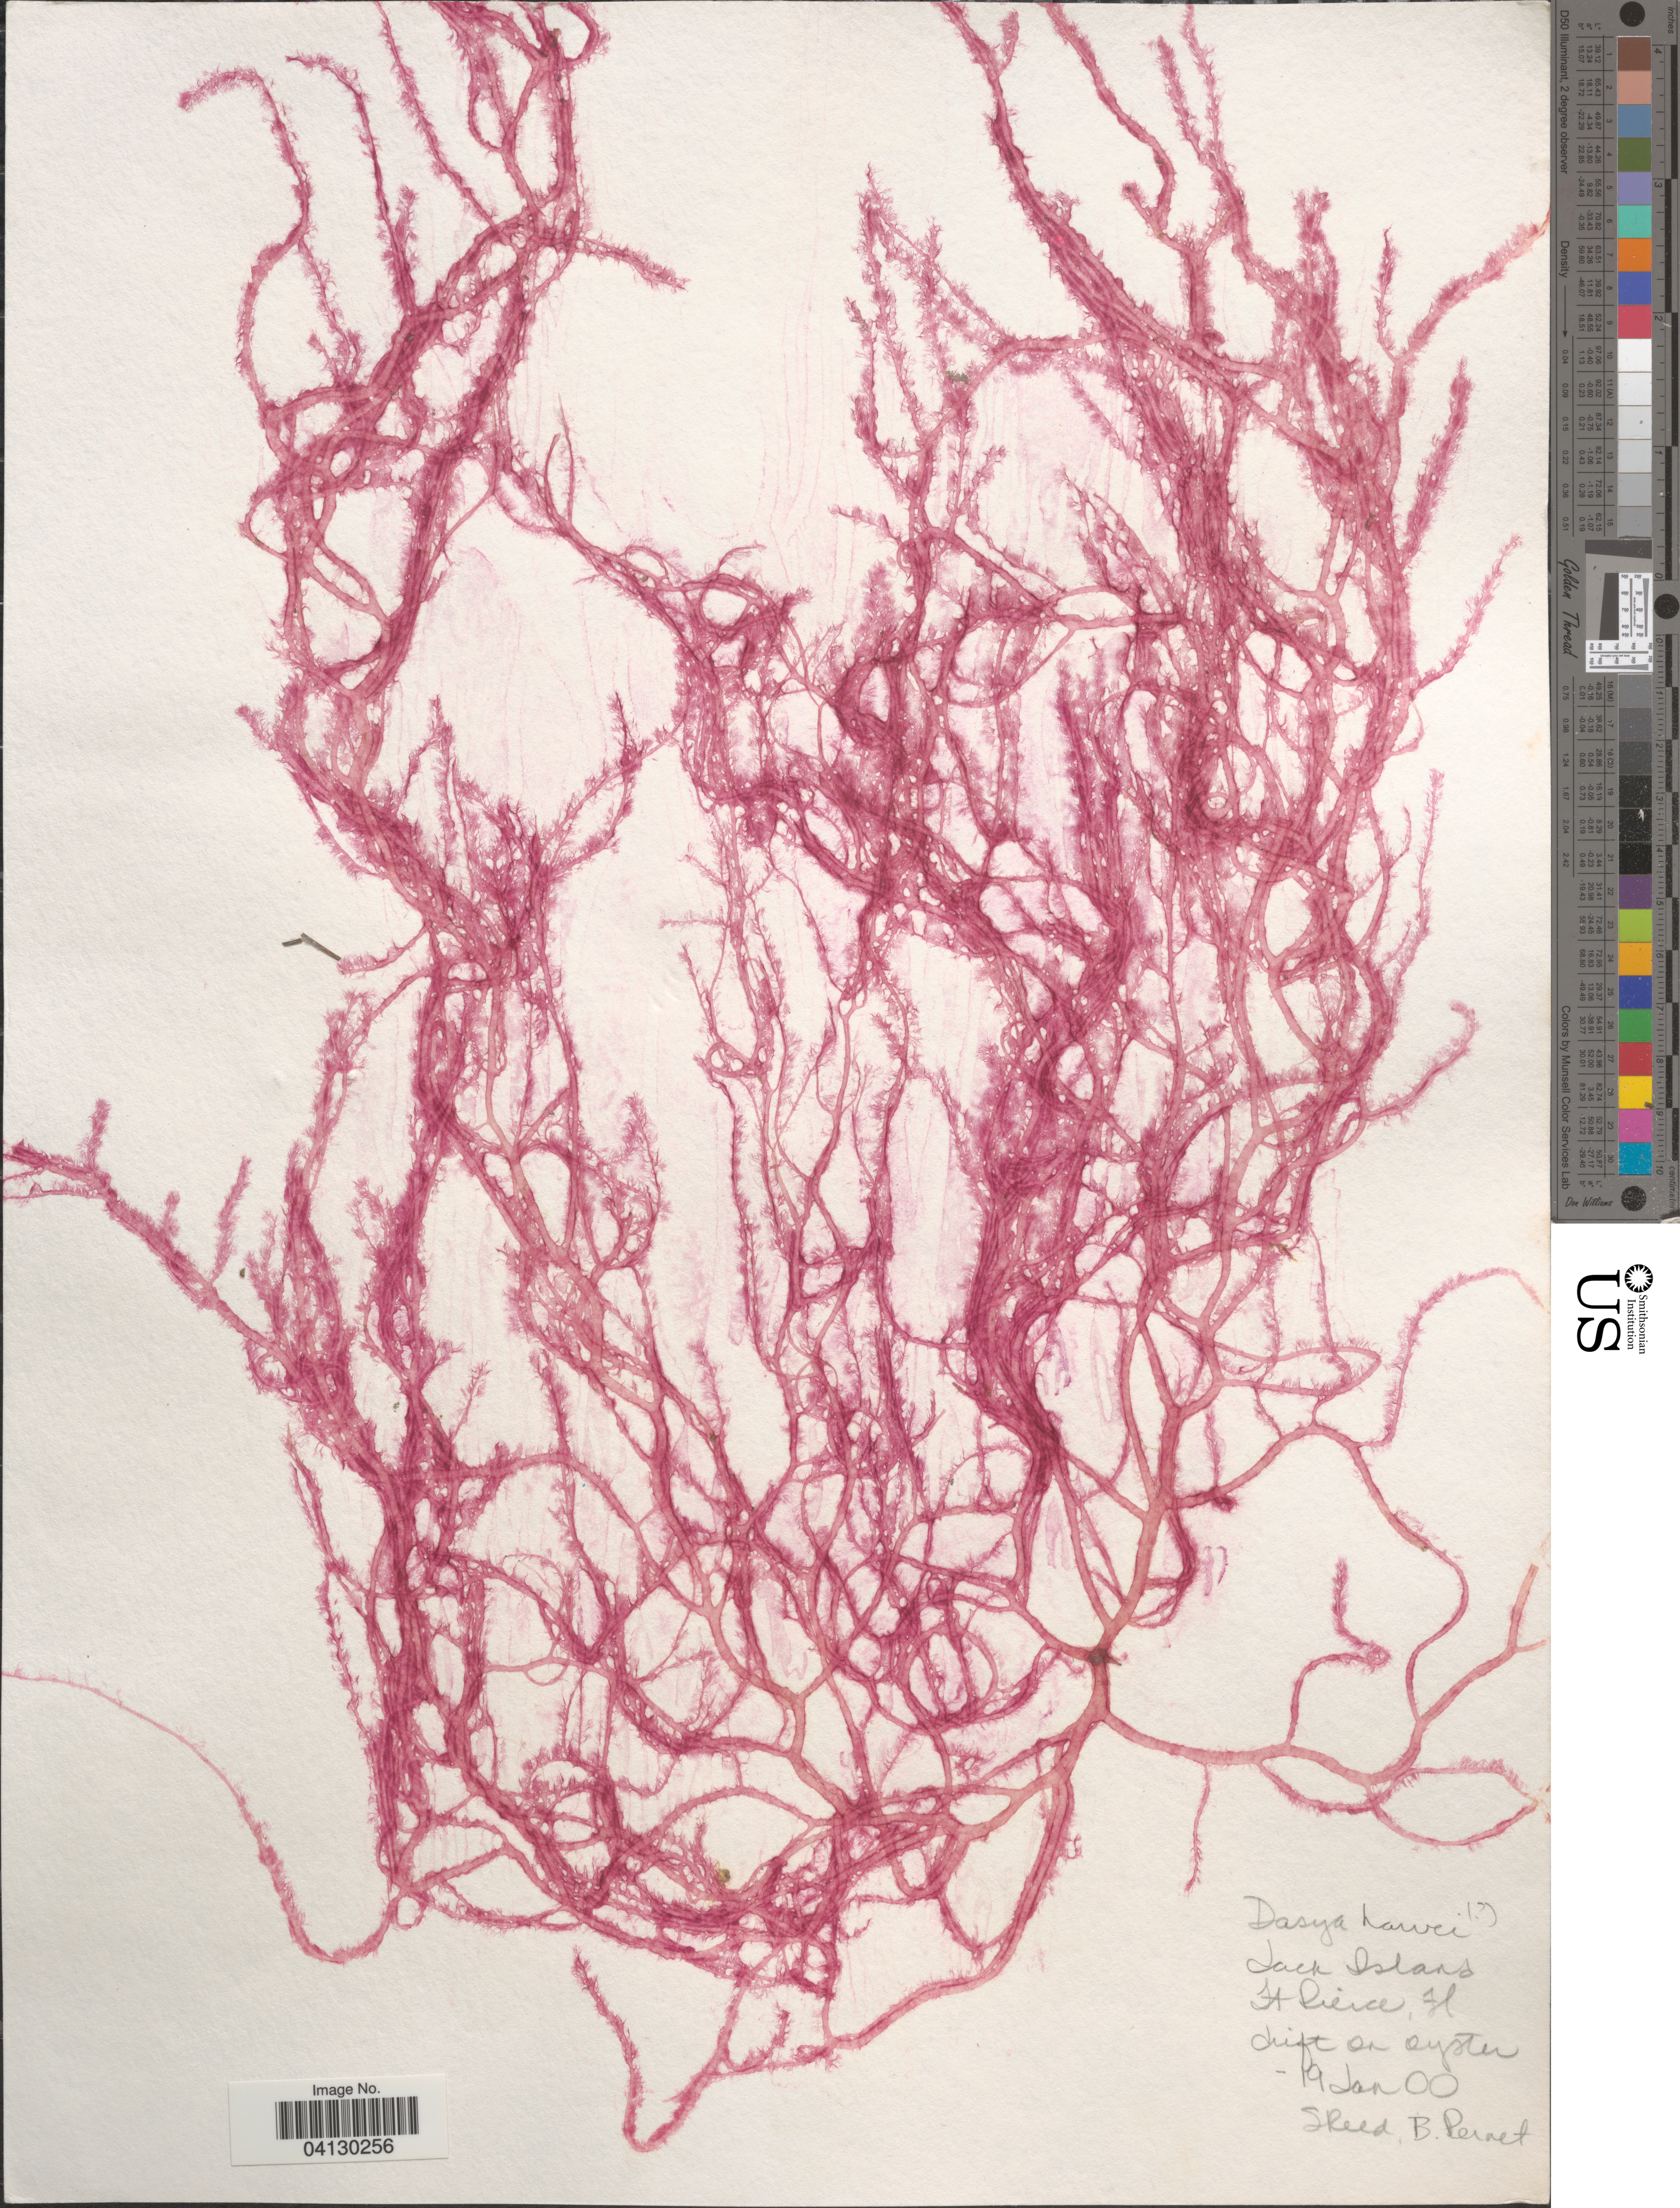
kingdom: Plantae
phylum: Rhodophyta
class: Florideophyceae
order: Ceramiales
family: Dasyaceae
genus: Dasya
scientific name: Dasya pedicellata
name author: (C. Agardh) C. Agardh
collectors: S. Reed & B. Perret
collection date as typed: Transcribed d/m/y: 19/1/0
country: United States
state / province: Florida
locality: Jack Island. Ft. Pierce.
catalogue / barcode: US 328565